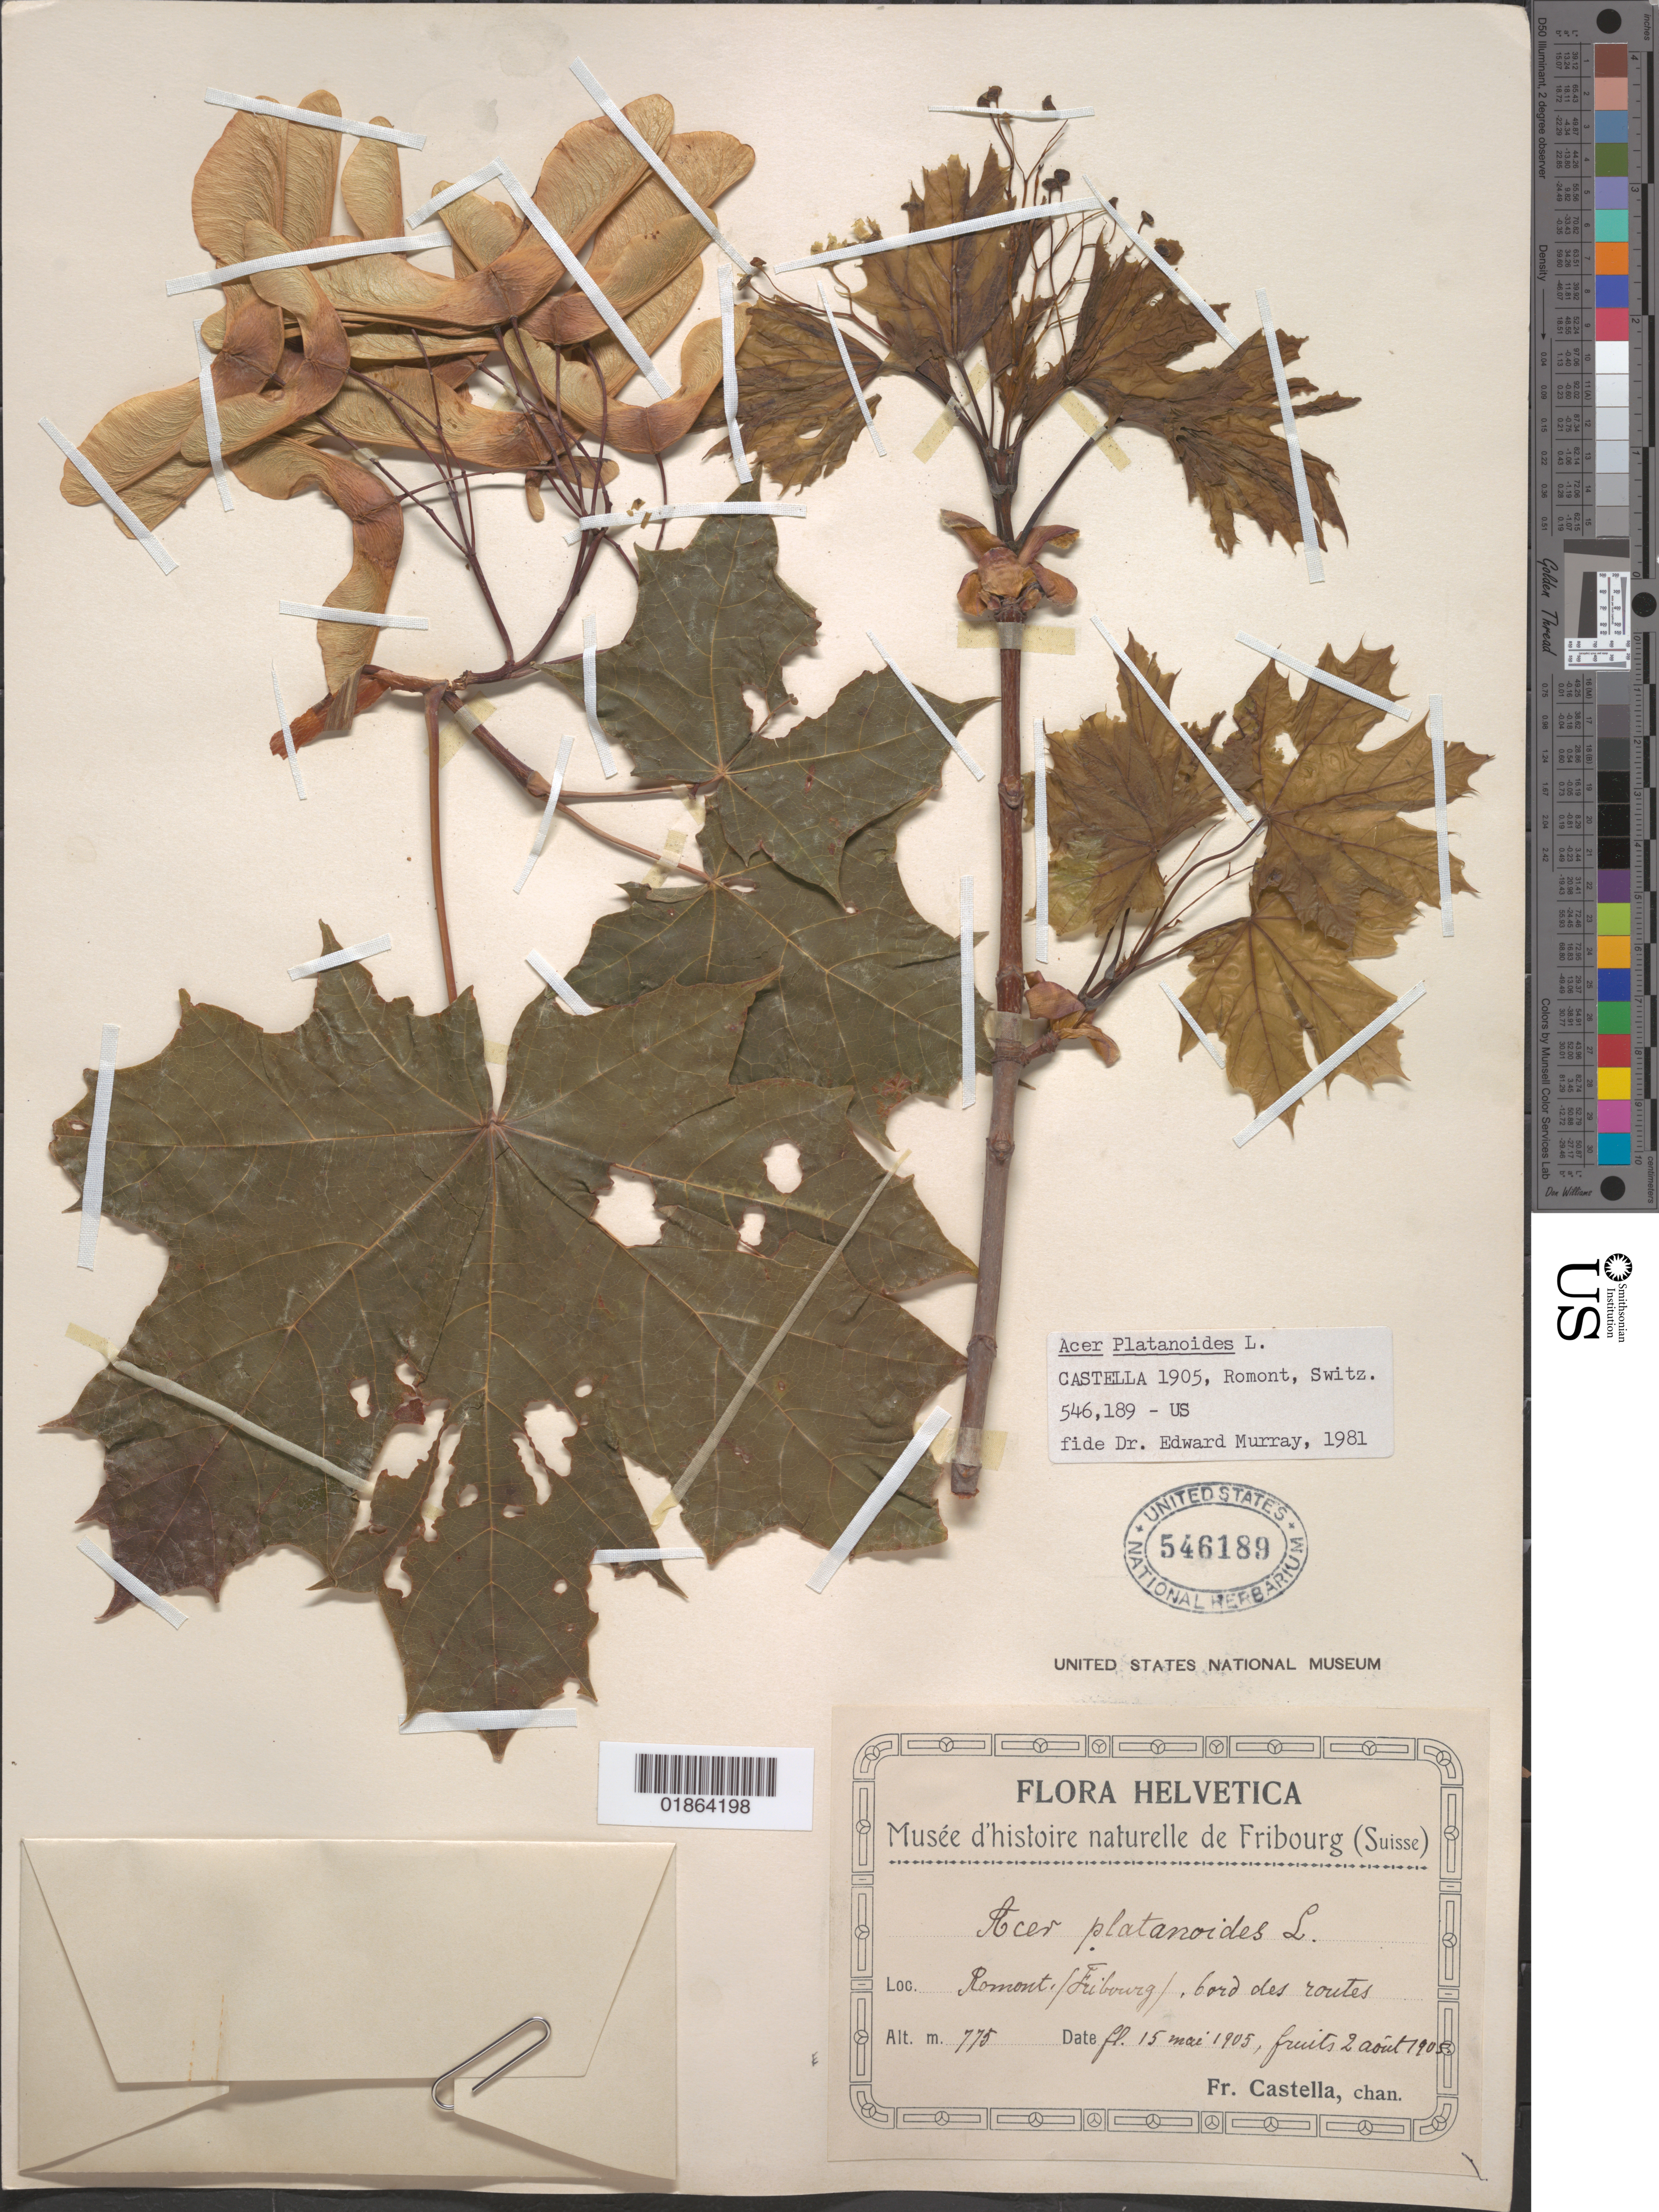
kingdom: Plantae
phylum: Tracheophyta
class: Magnoliopsida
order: Sapindales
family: Sapindaceae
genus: Acer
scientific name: Acer platanoides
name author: L.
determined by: Murray, Edward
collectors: Fr. Castella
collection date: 1905-05-15,1905-08-02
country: Switzerland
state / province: Fribourg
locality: Canton of Fribourg, Romont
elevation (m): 775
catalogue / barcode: US 546189